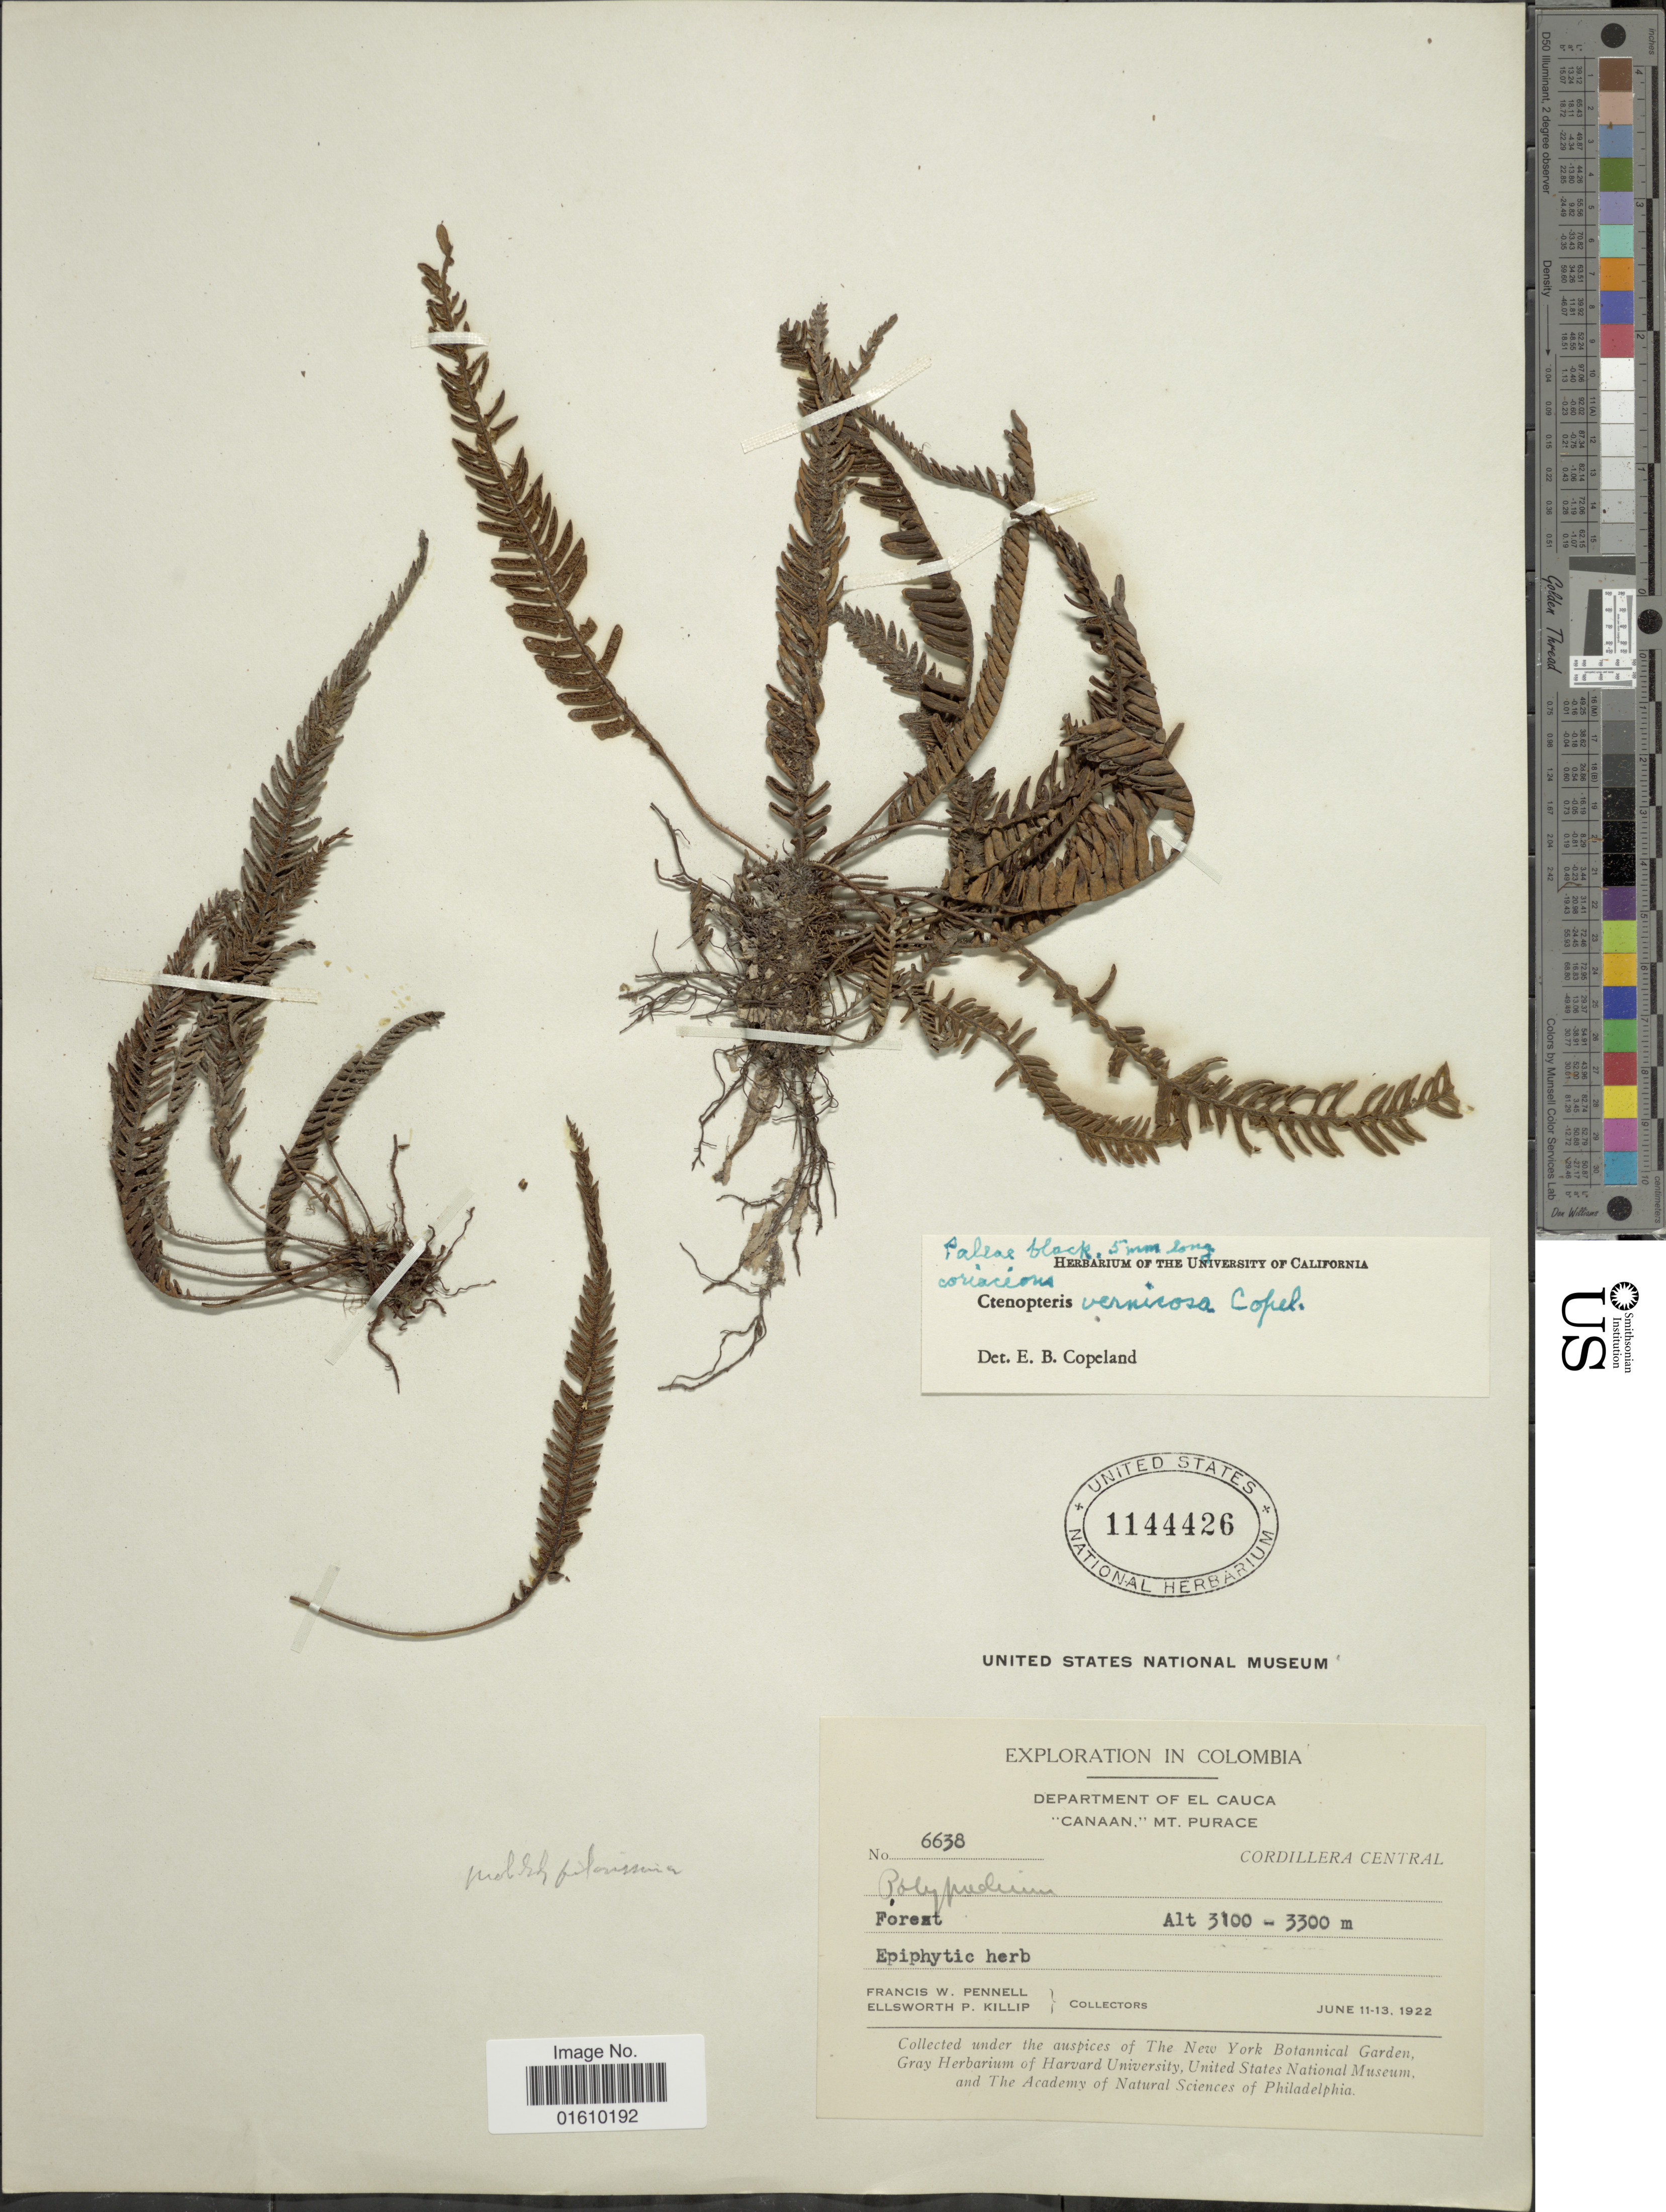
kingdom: Plantae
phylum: Tracheophyta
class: Polypodiopsida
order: Polypodiales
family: Polypodiaceae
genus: Melpomene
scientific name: Melpomene pilosissima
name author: (M. Martens & Galeotti) A.R. Sm. & R.C. Moran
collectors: F. W. Pennell & E. P. Killip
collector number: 6638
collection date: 1922-06-11/1922-06-13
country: Colombia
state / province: Valle del Cauca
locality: Department of El Cauca, "Canaan," Mt. Purace, Cordillera Central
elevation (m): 3100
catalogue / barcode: US 1144426